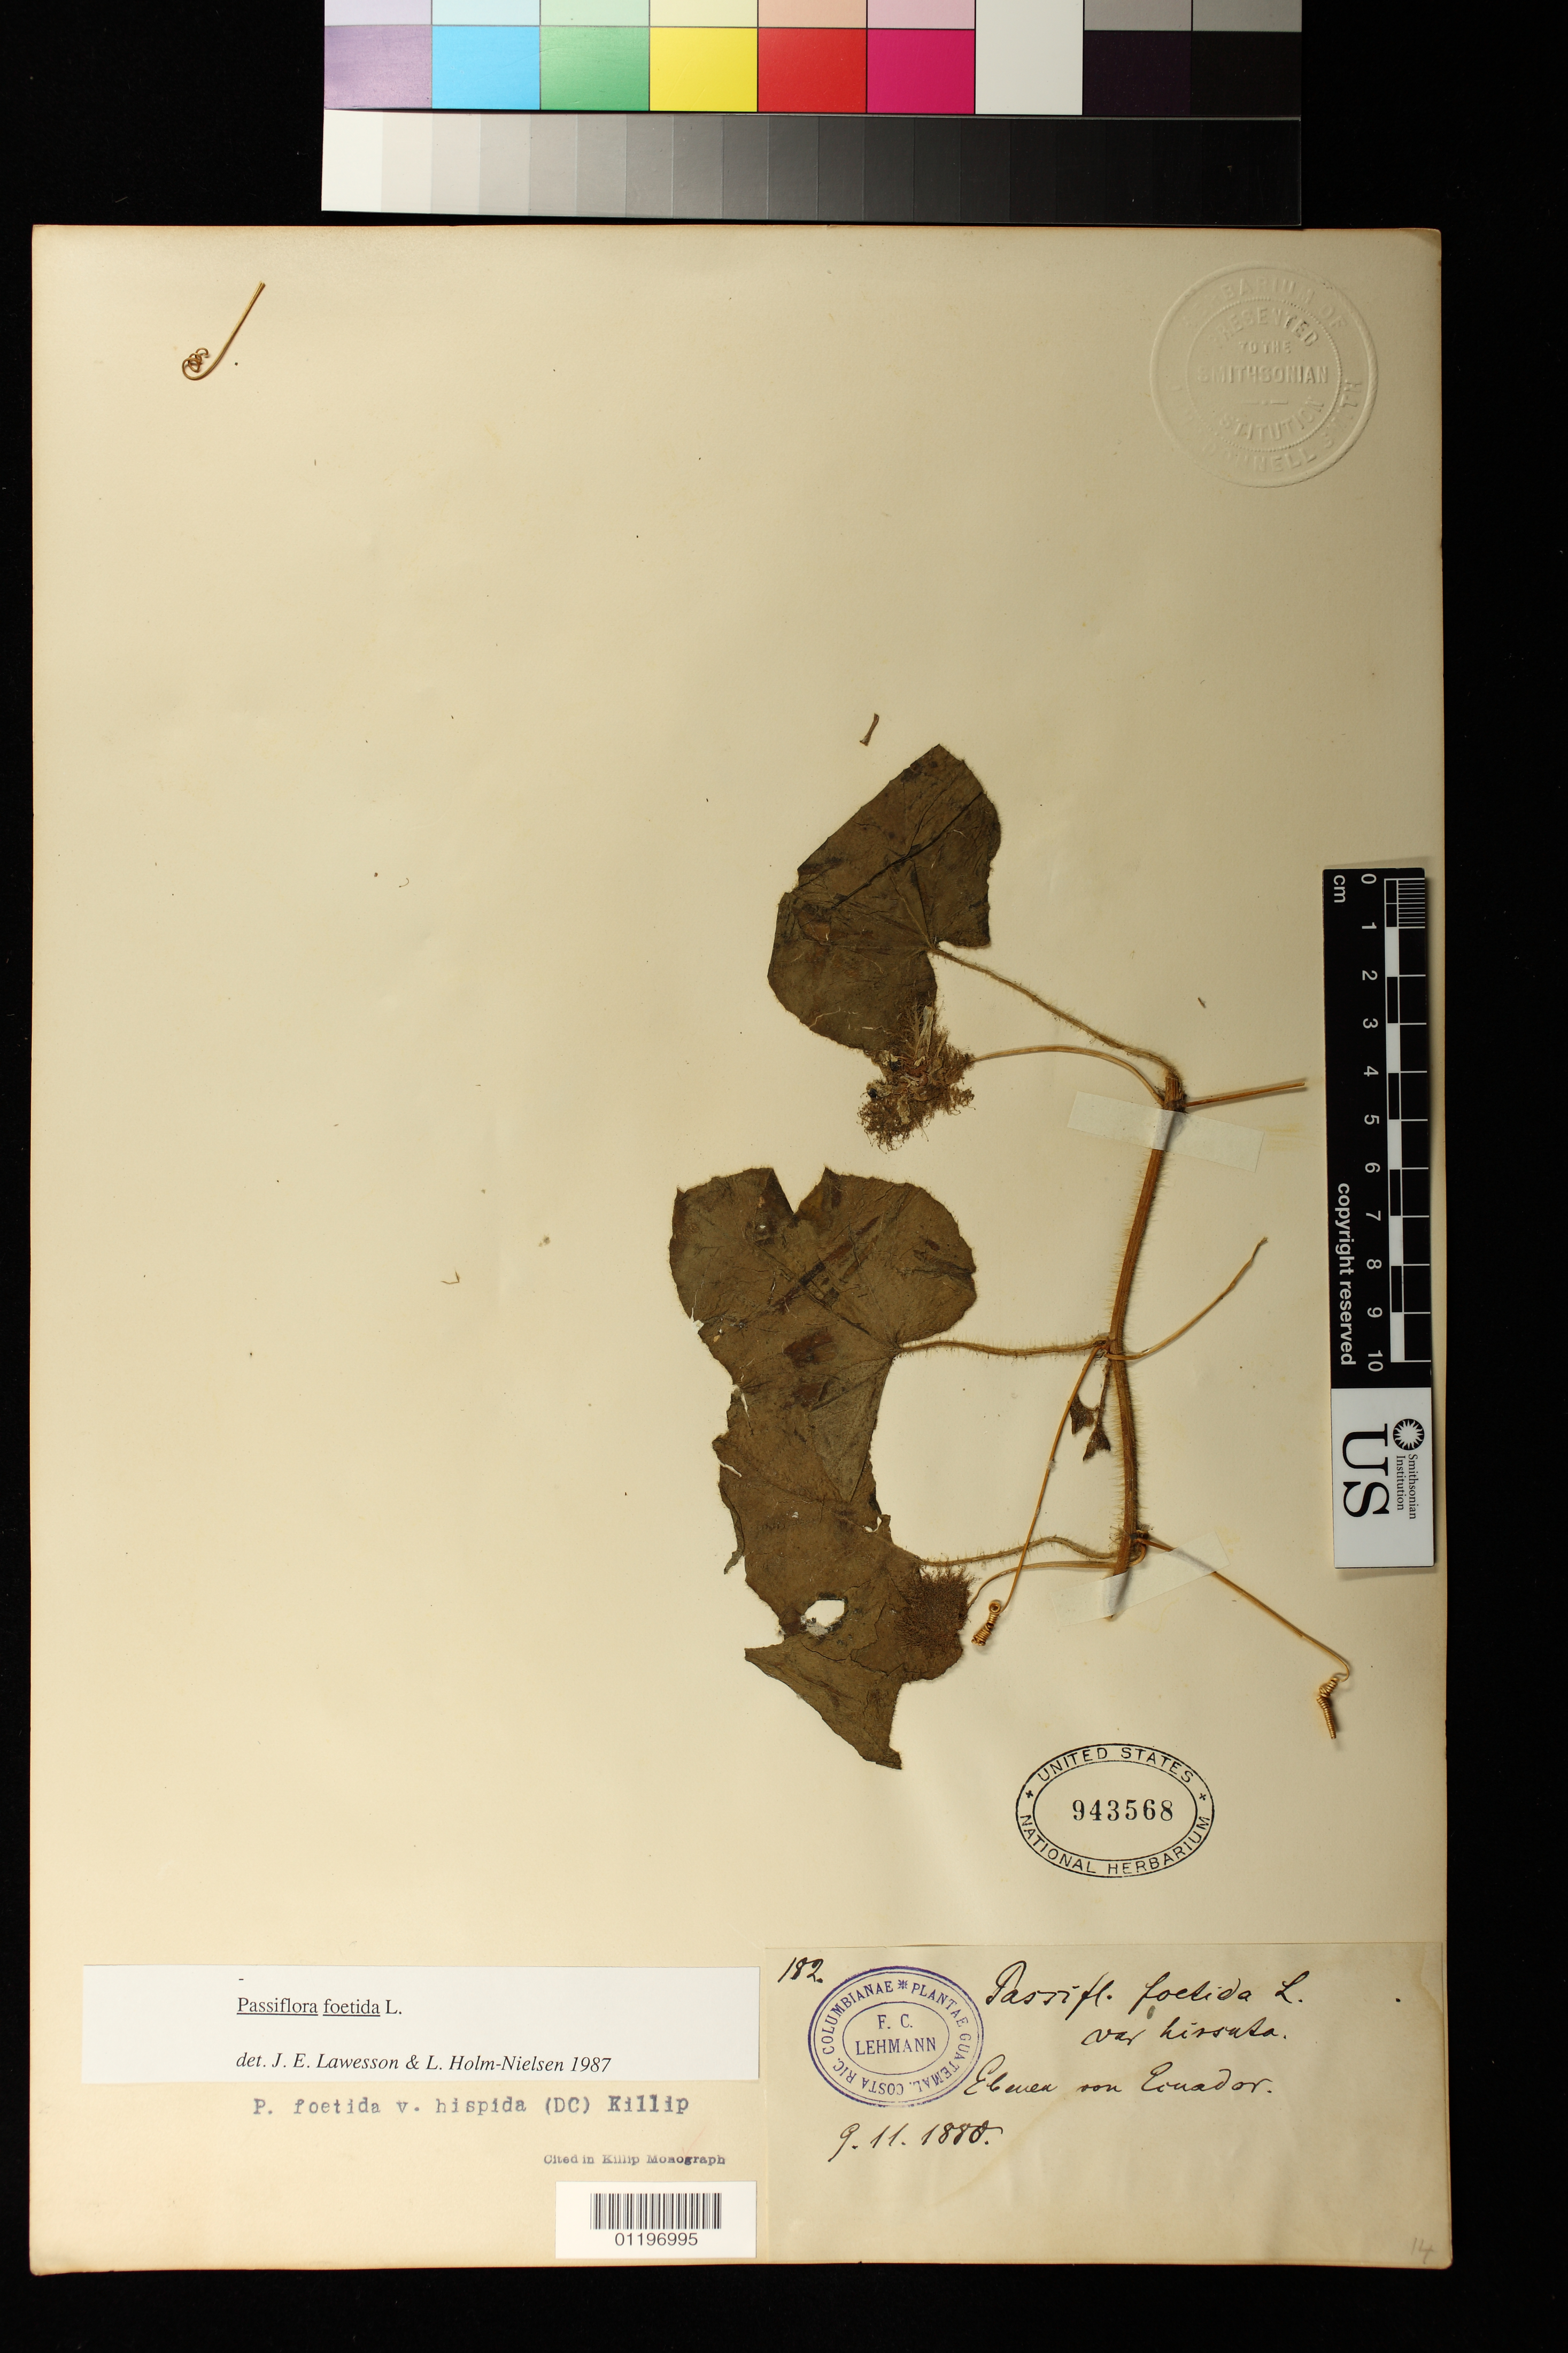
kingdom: Plantae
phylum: Tracheophyta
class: Magnoliopsida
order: Malpighiales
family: Passifloraceae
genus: Passiflora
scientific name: Passiflora foetida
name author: L.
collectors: F. C. Lehmann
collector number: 182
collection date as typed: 09 Nov 1880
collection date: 1880-11-09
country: Ecuador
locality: Elenea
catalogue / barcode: US 943568